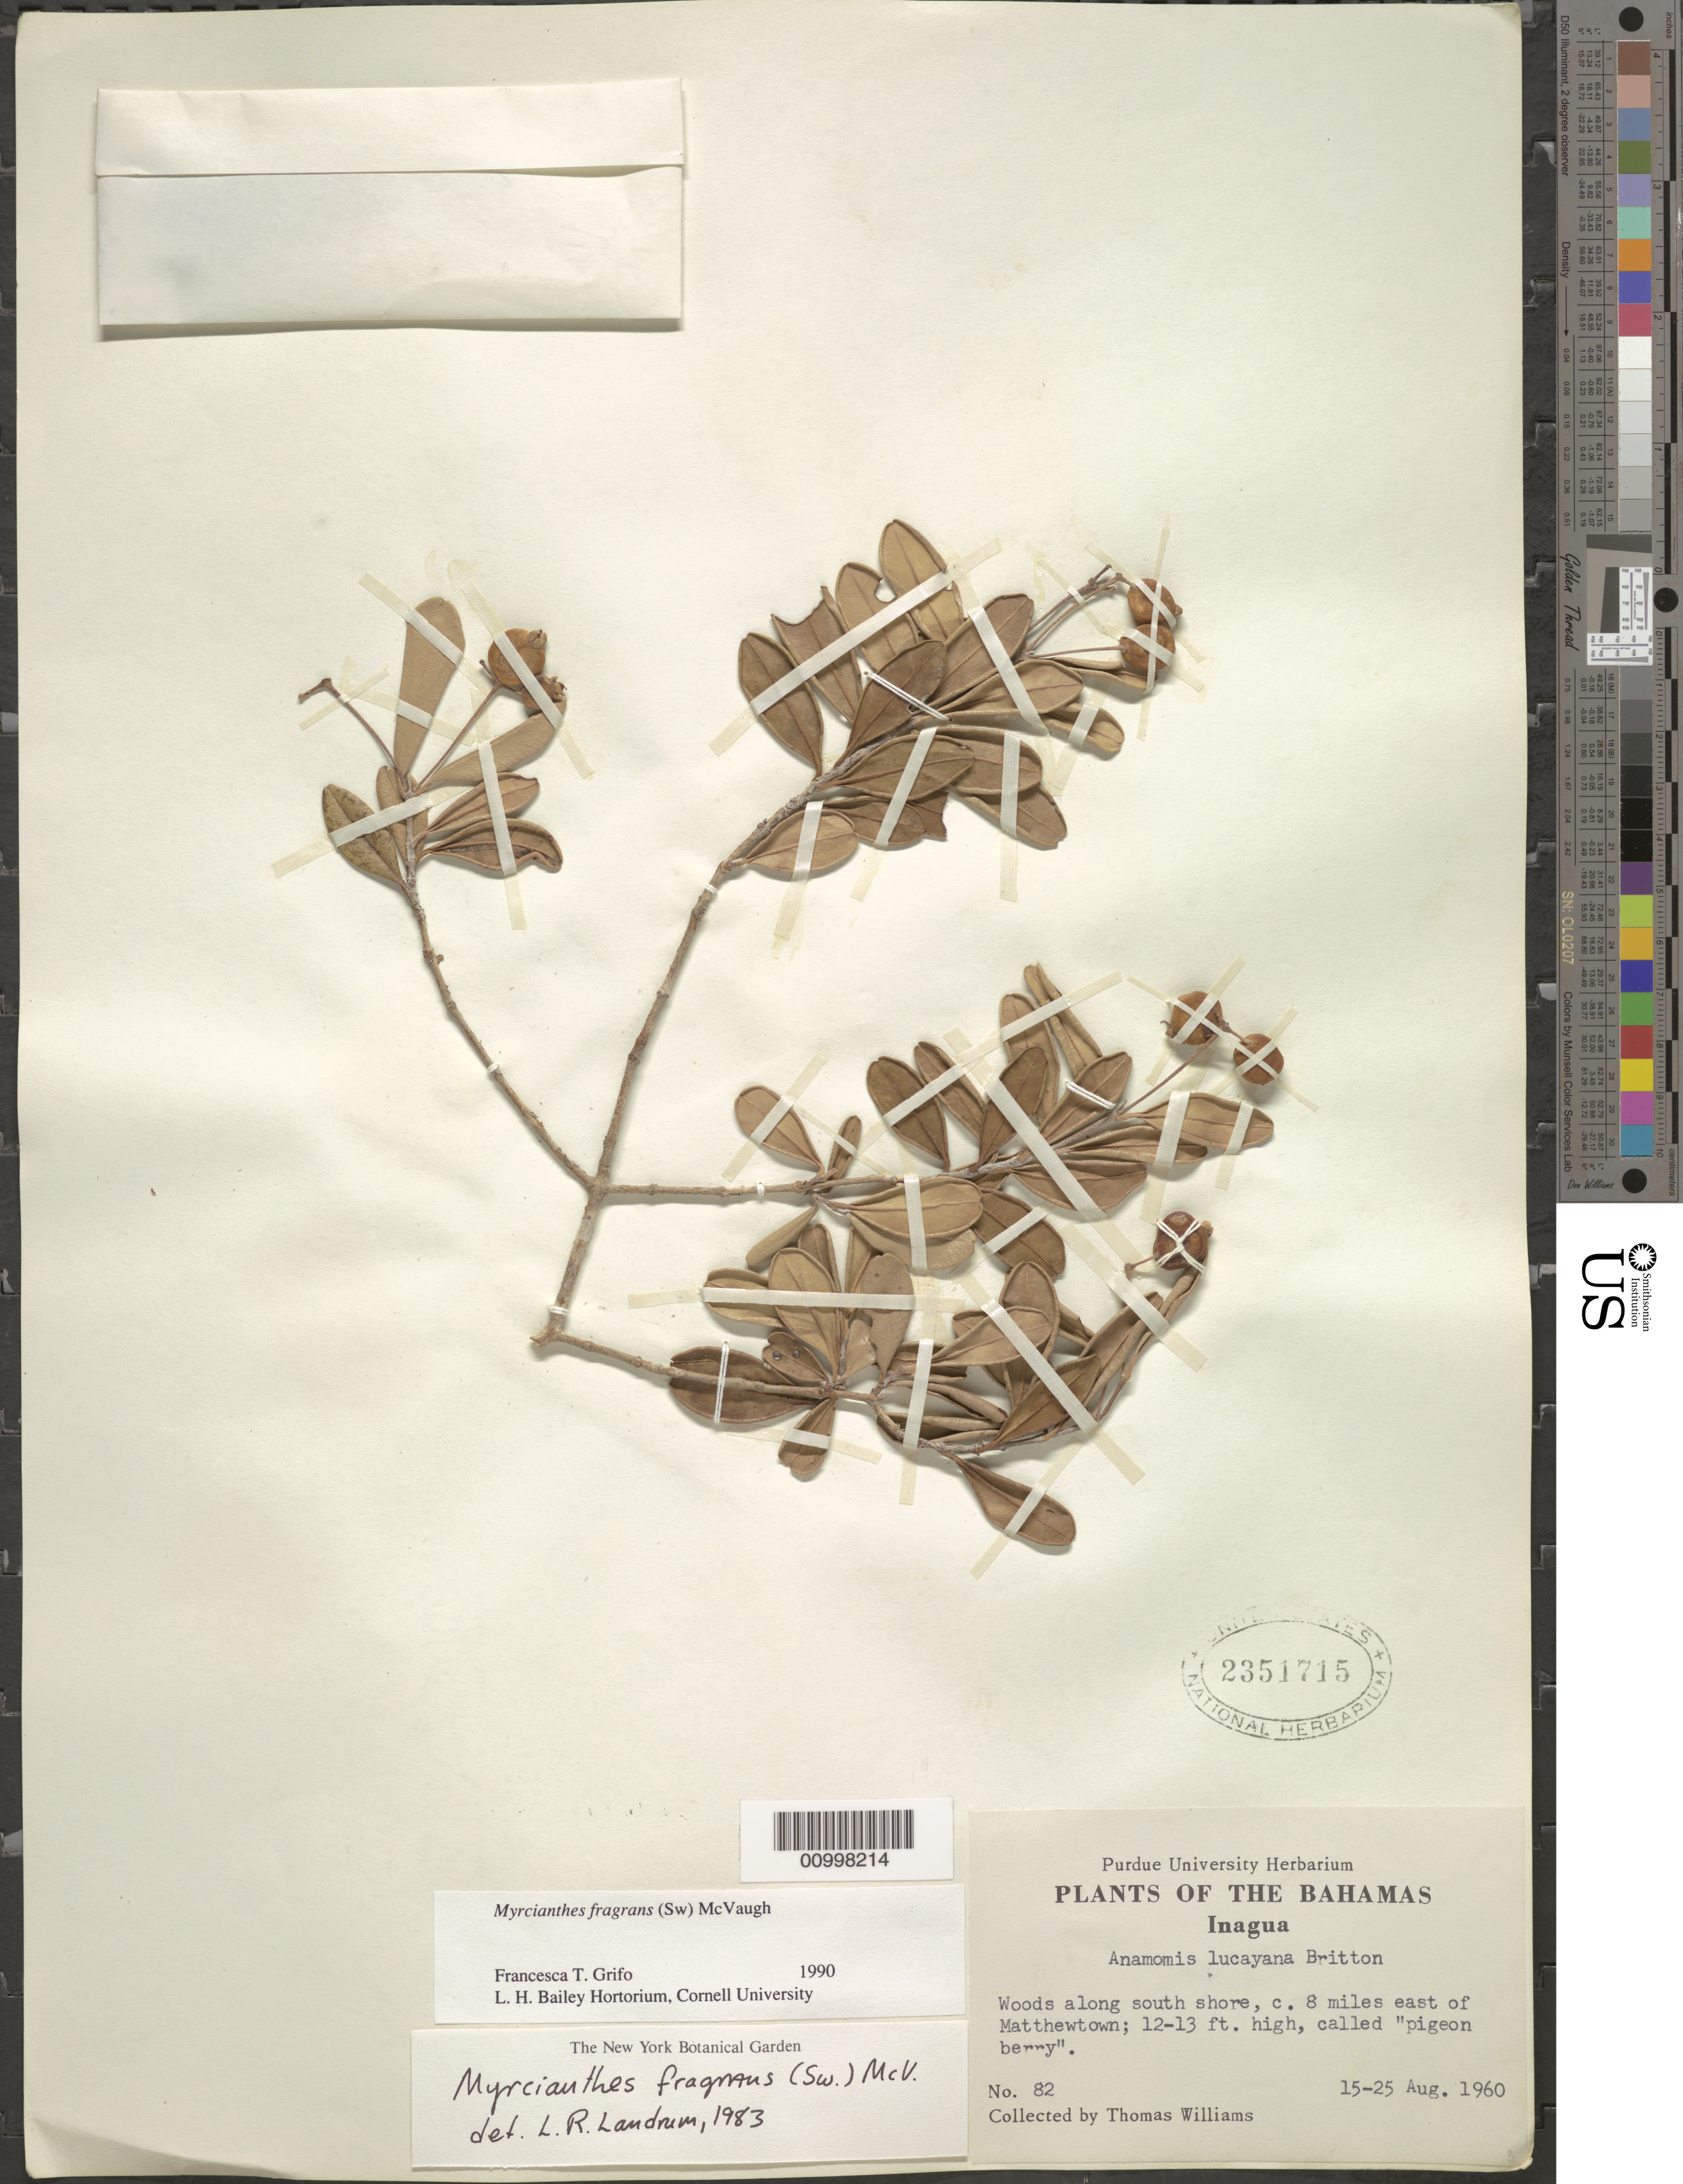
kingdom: Plantae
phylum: Tracheophyta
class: Magnoliopsida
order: Myrtales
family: Myrtaceae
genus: Myrcianthes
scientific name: Myrcianthes fragrans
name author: (Sw.) McVaugh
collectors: T. Williams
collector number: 82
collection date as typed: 15 Aug 1960 to 25 Aug 1960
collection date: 1960-08-15/1960-08-25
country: Bahamas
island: Great Inagua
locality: Along south shore, ca. 8 miles east of Matthew Town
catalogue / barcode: US 2351715